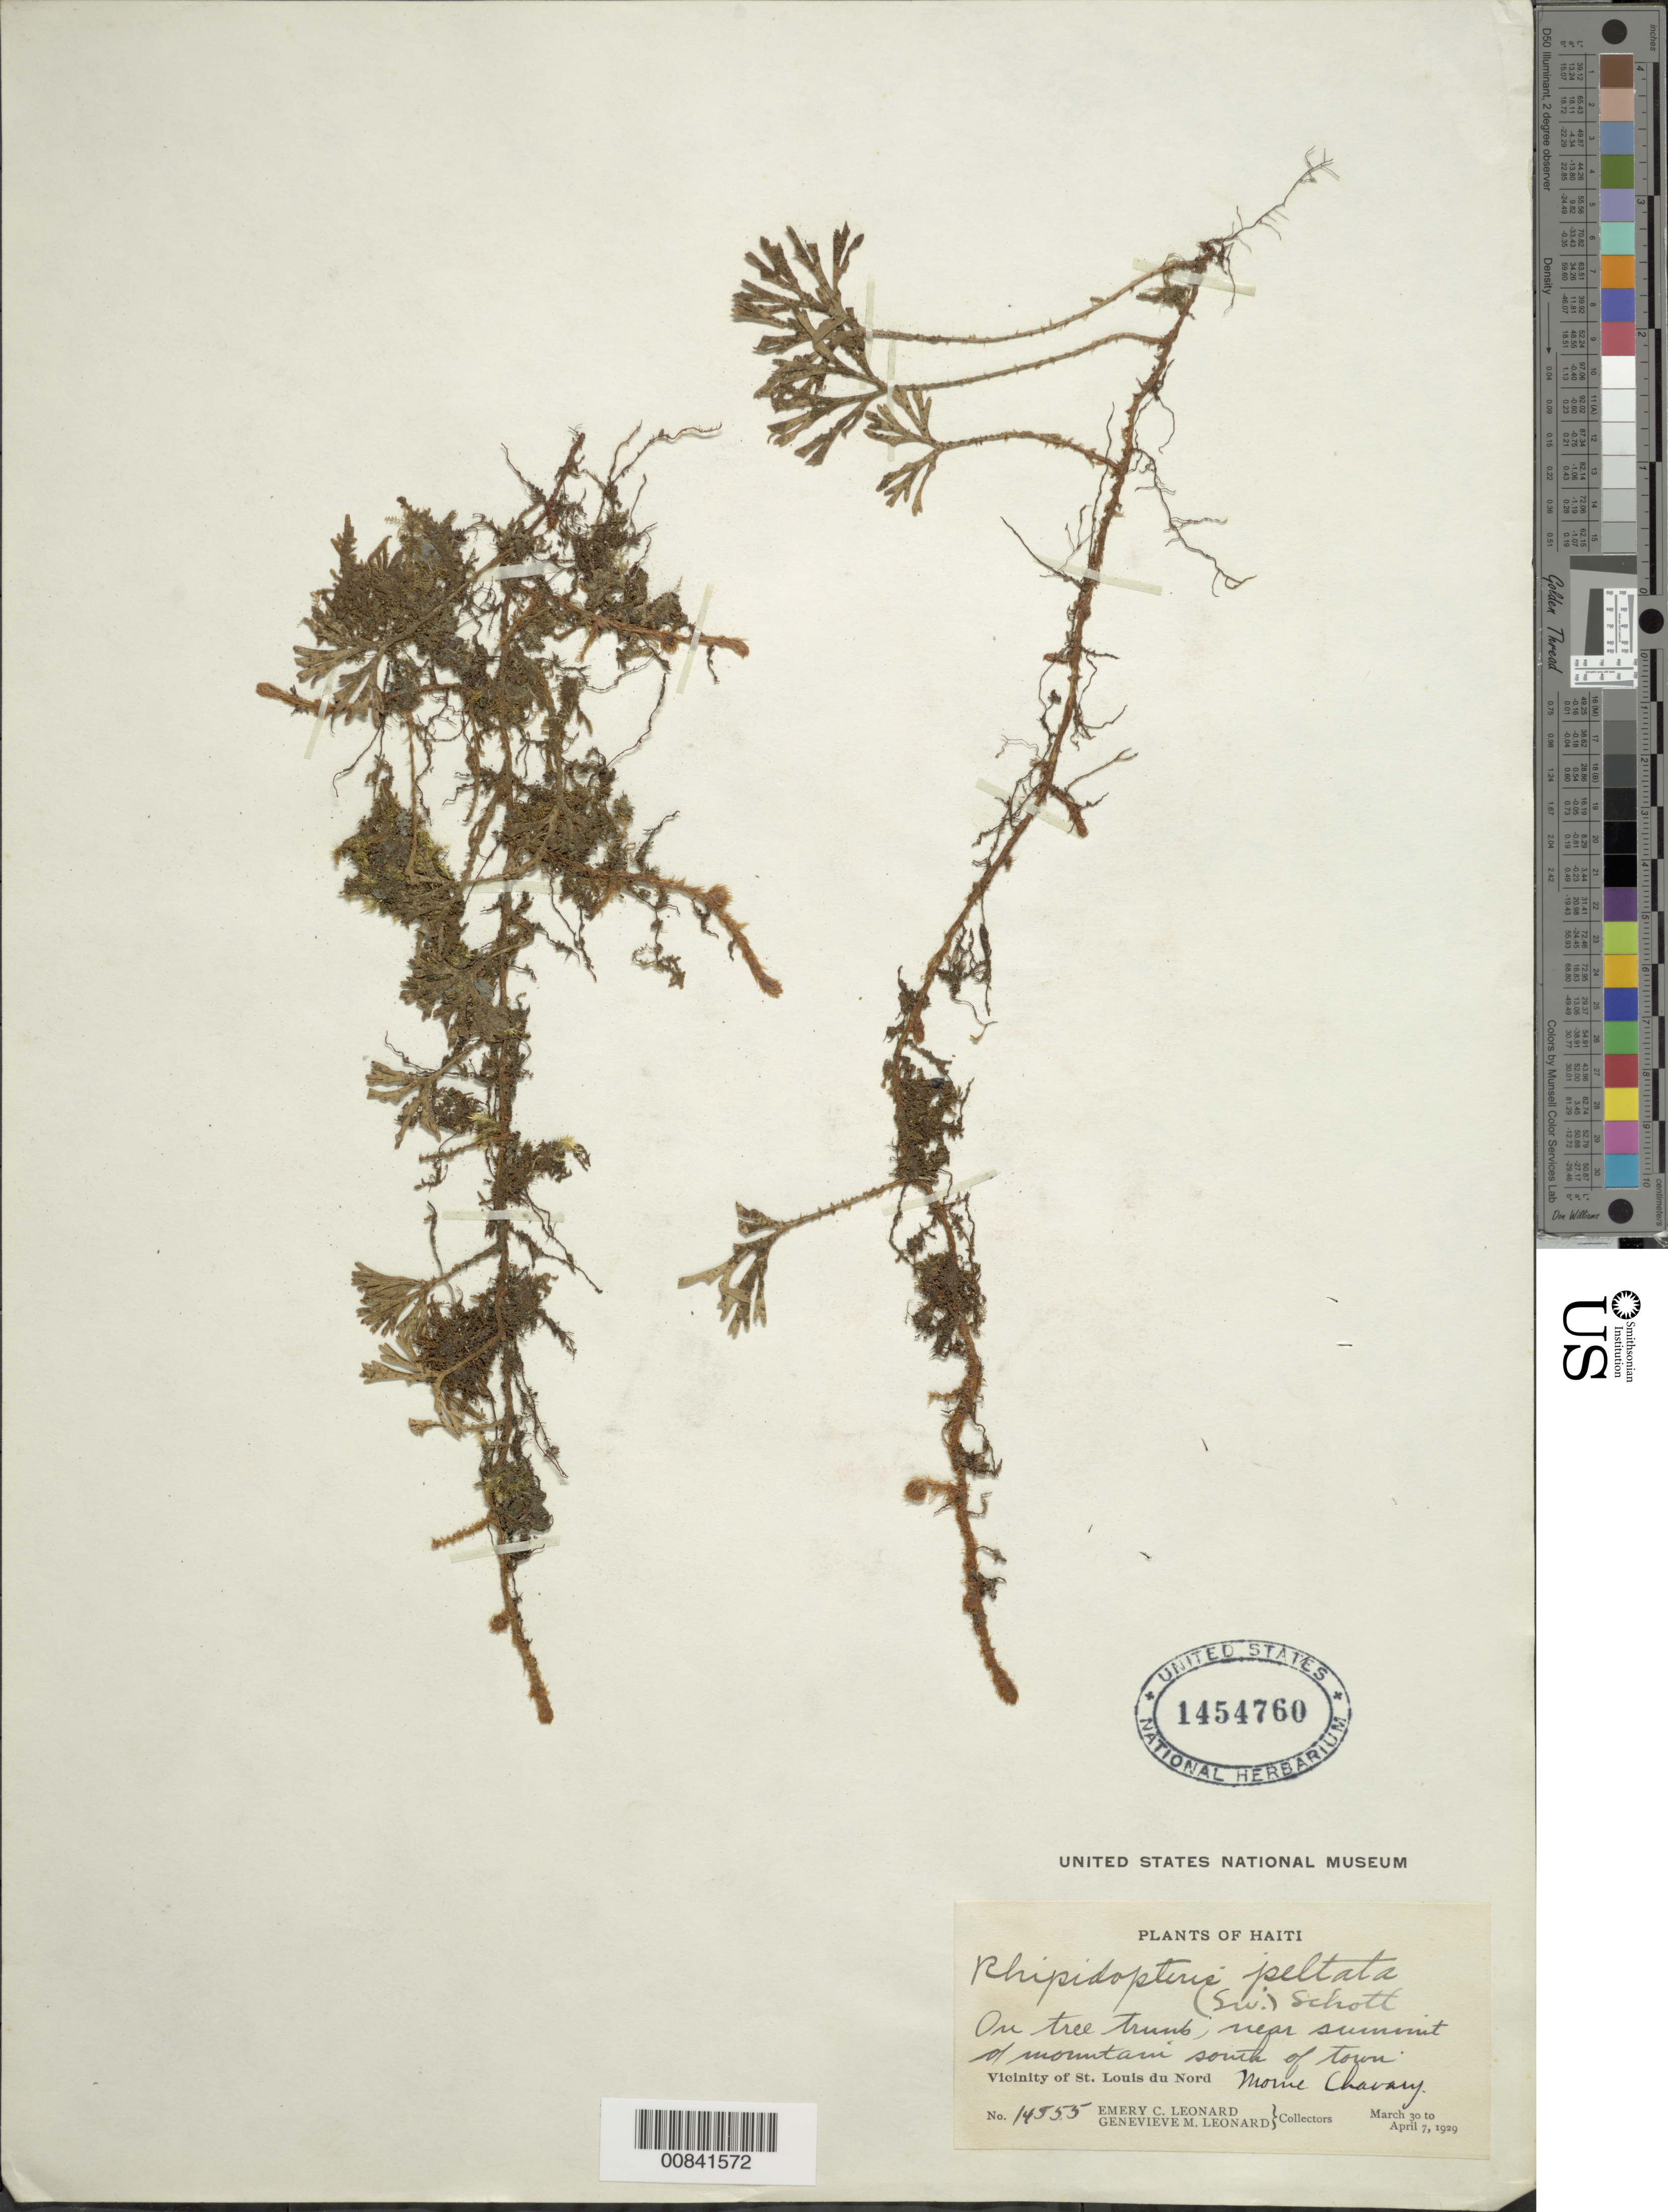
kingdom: Plantae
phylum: Tracheophyta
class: Polypodiopsida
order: Polypodiales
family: Dryopteridaceae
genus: Elaphoglossum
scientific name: Elaphoglossum peltatum f. peltatum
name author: (Sw.) Urb.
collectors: E. C. Leonard & G. M. Leonard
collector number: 14555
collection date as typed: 30 Mar 1929 to 07 Apr 1929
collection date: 1929-03-30/1929-04-07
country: Haiti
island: Hispaniola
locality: St. Louis du Nord, Morne Chavary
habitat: Near summit, on tree trunk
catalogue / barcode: US 1454760